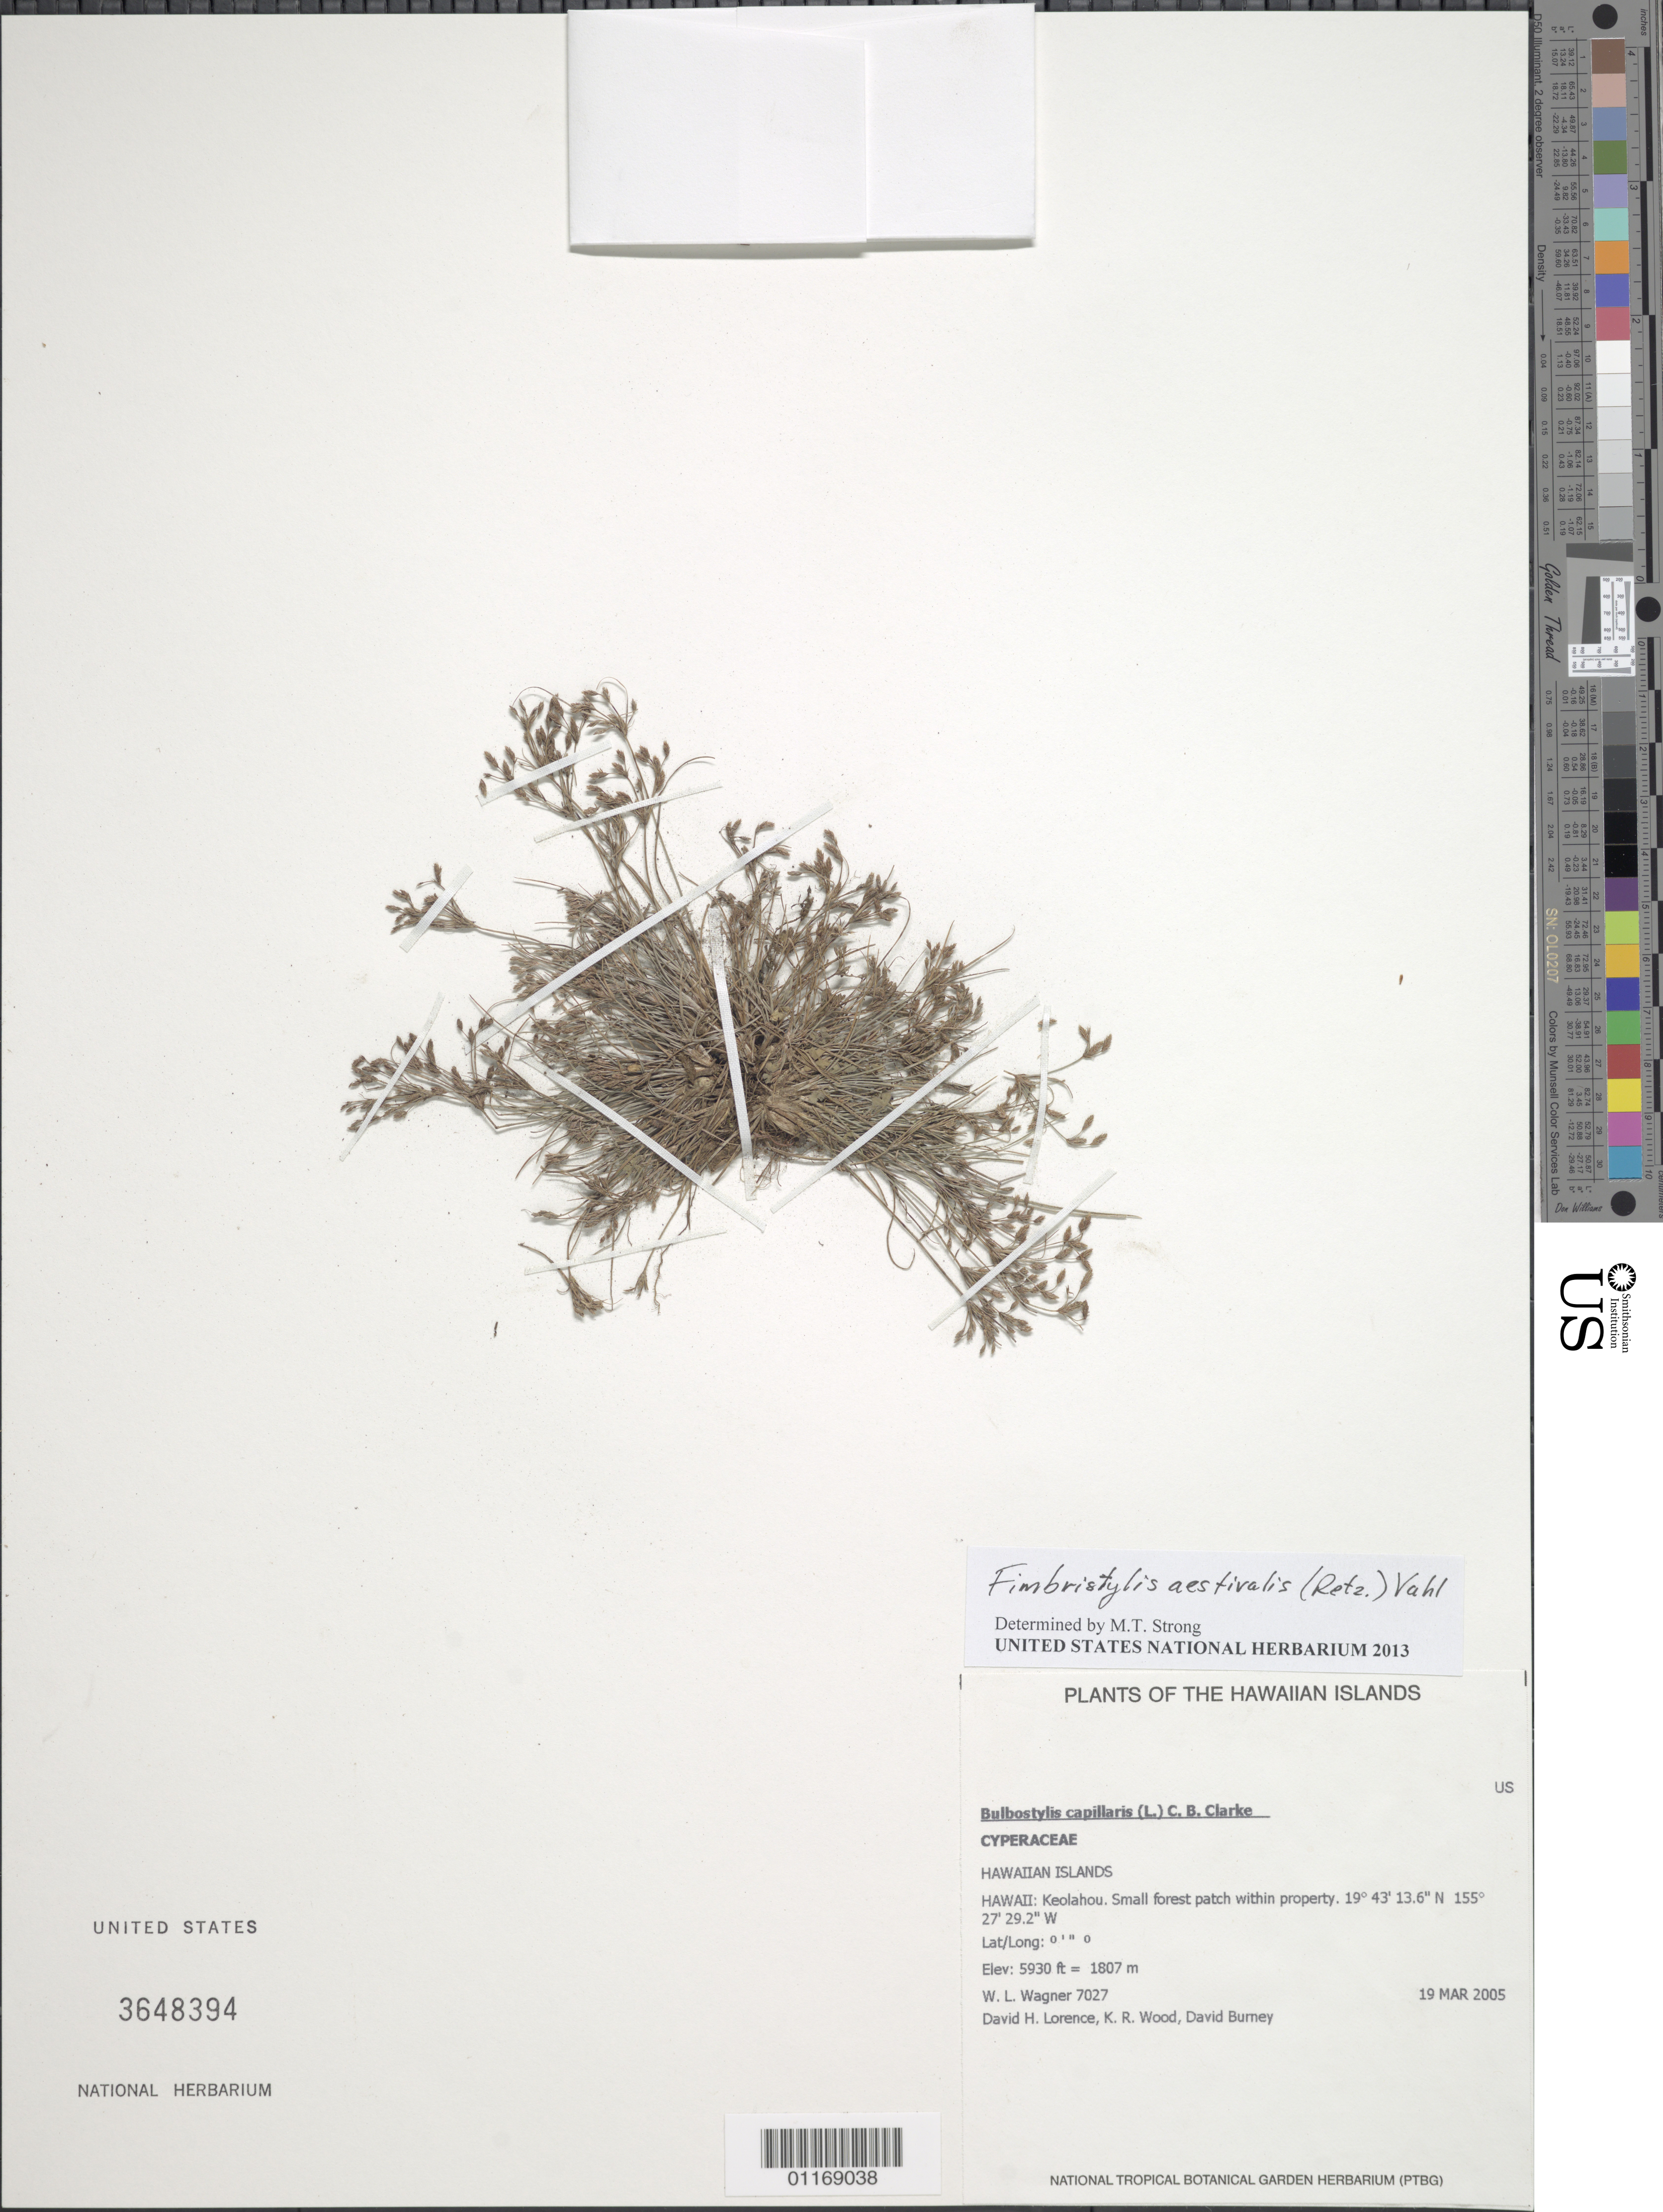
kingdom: Plantae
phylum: Tracheophyta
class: Liliopsida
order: Poales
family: Cyperaceae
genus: Fimbristylis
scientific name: Fimbristylis aestivalis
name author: (Retz.) Vahl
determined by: Strong, M. T., (US), Smithsonian Institution - National Museum of Natural History (UNITED STATES)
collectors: W. L. Wagner, D. Lorence, K. R. Wood & D. Burney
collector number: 7027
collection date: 2005-03-19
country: United States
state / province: Hawaii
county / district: Hawaii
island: Hawaii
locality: Keolahou, small forest patch within property.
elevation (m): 1807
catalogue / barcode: US 3648394